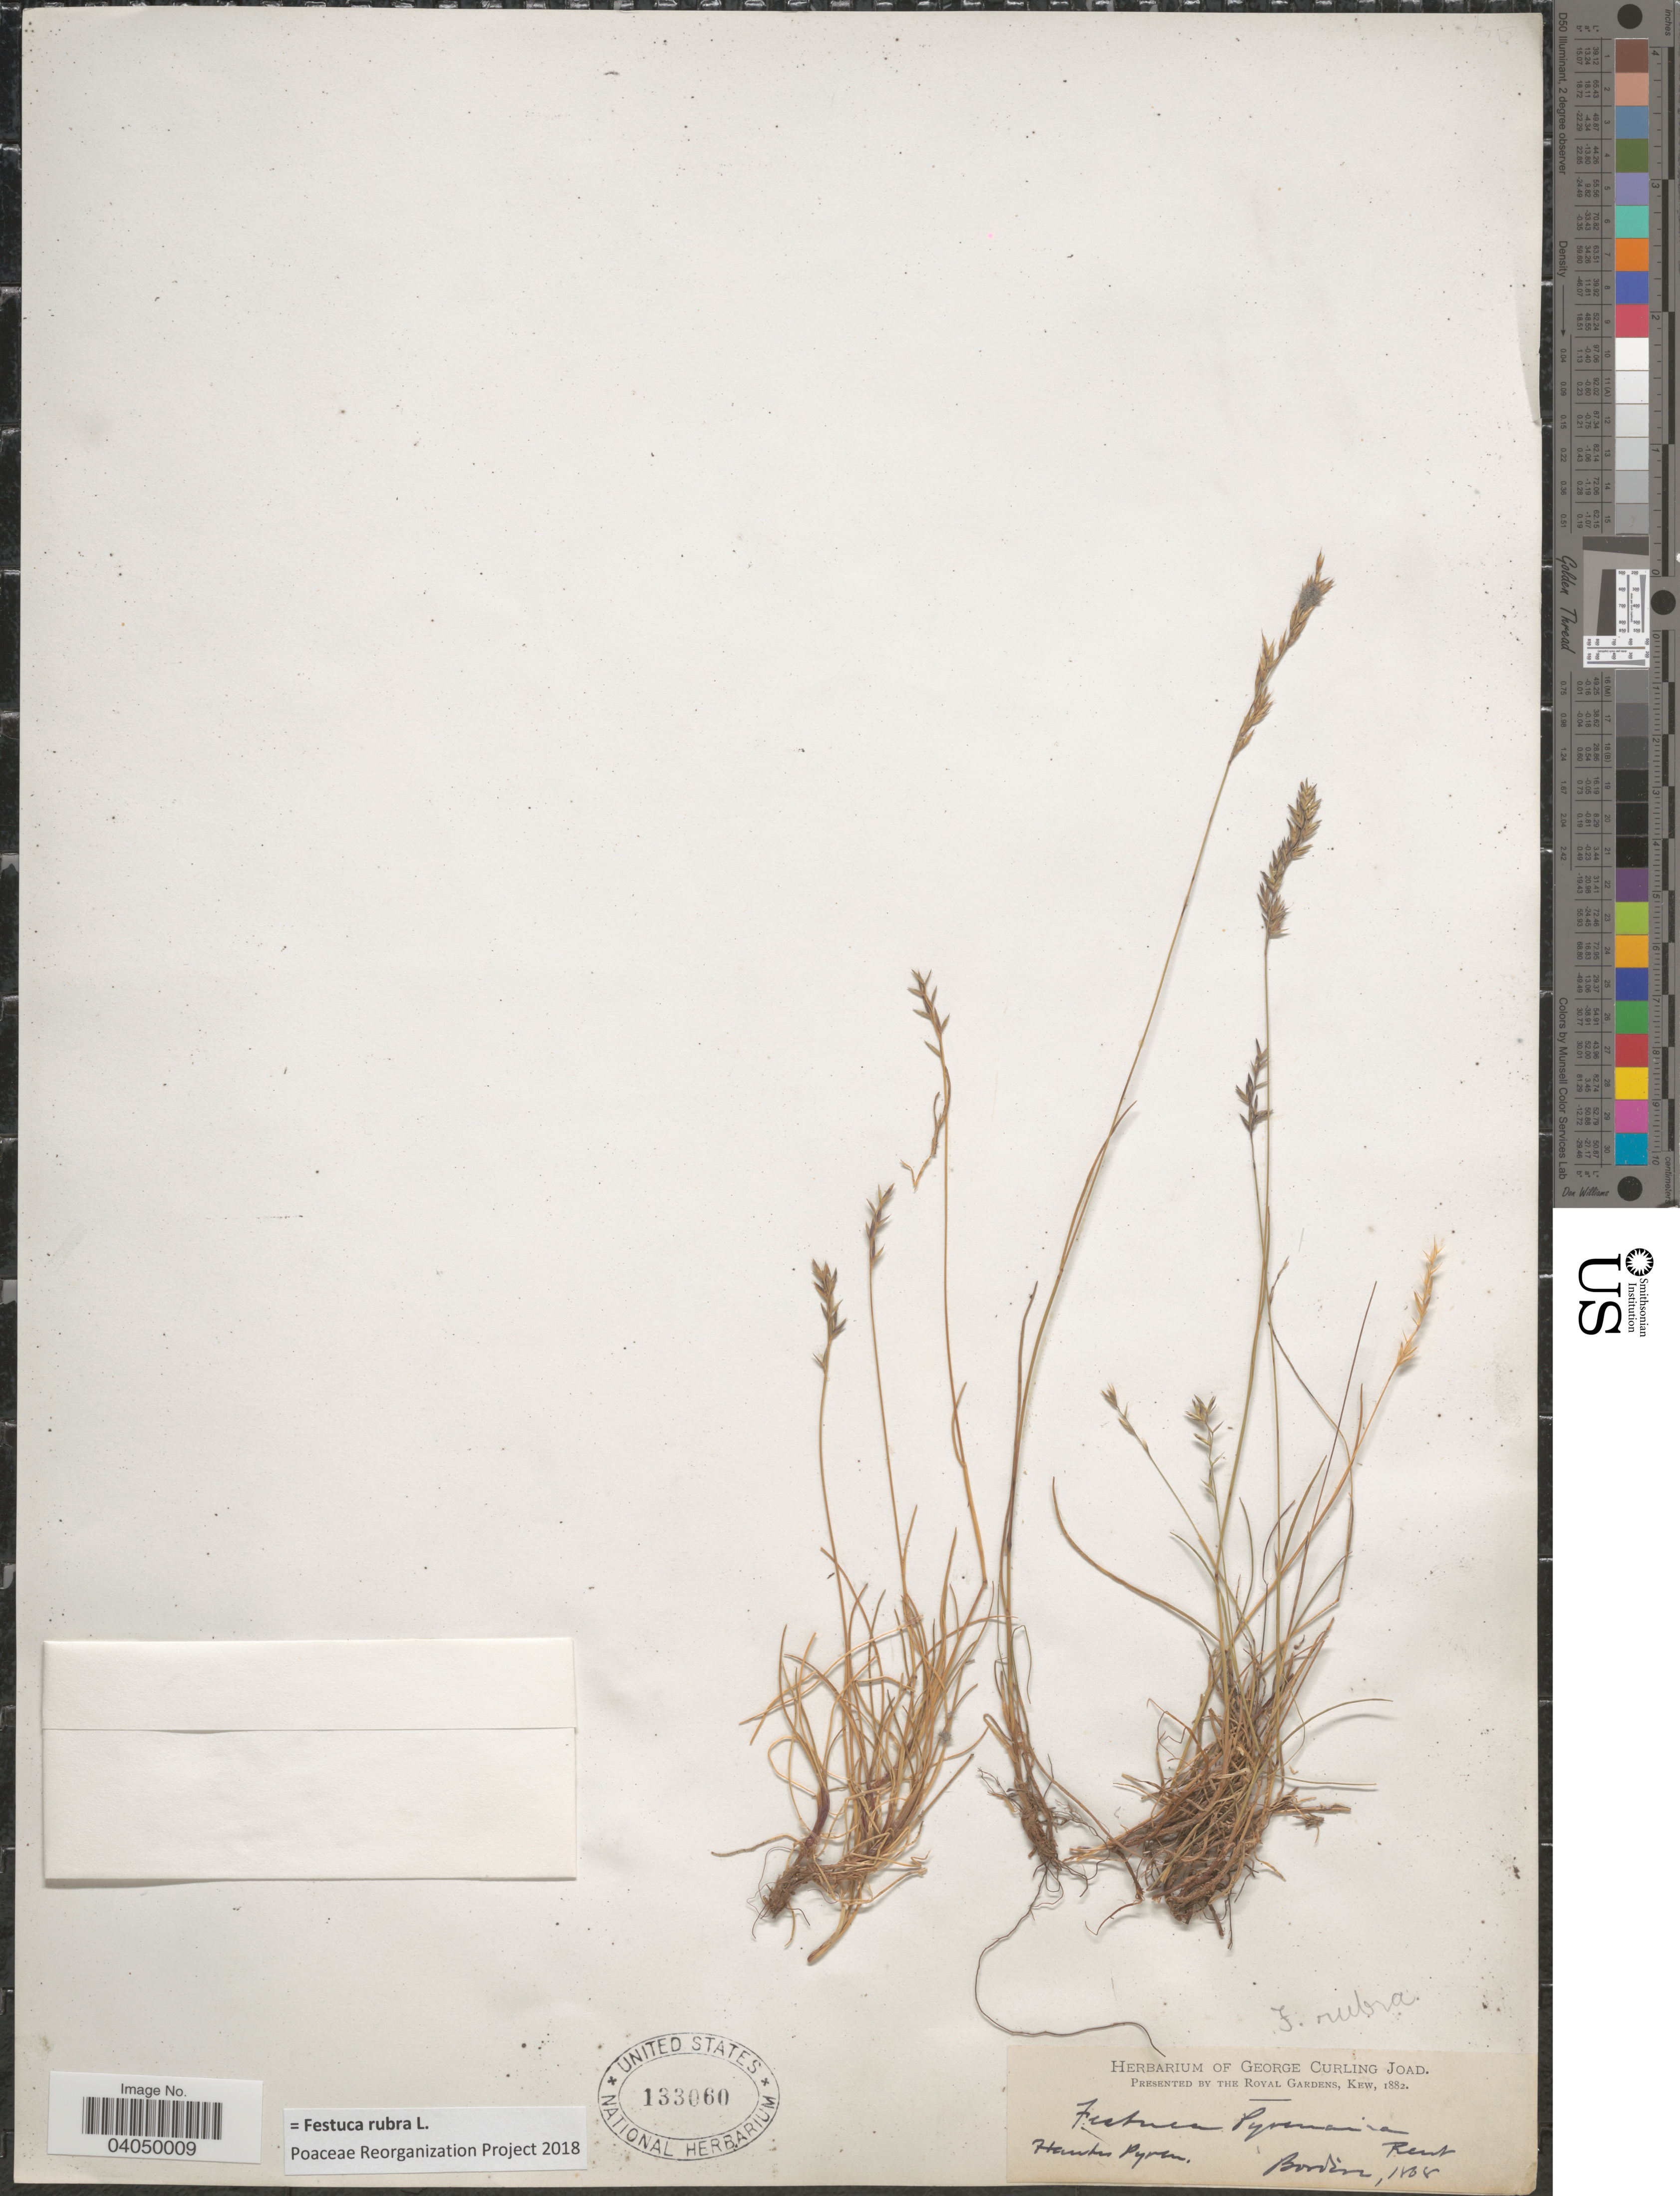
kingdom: Plantae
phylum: Tracheophyta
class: Liliopsida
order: Poales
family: Poaceae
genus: Festuca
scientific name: Festuca rubra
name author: L.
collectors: -. Bordere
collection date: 1808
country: France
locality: Hautes Pyren.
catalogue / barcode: US 133060